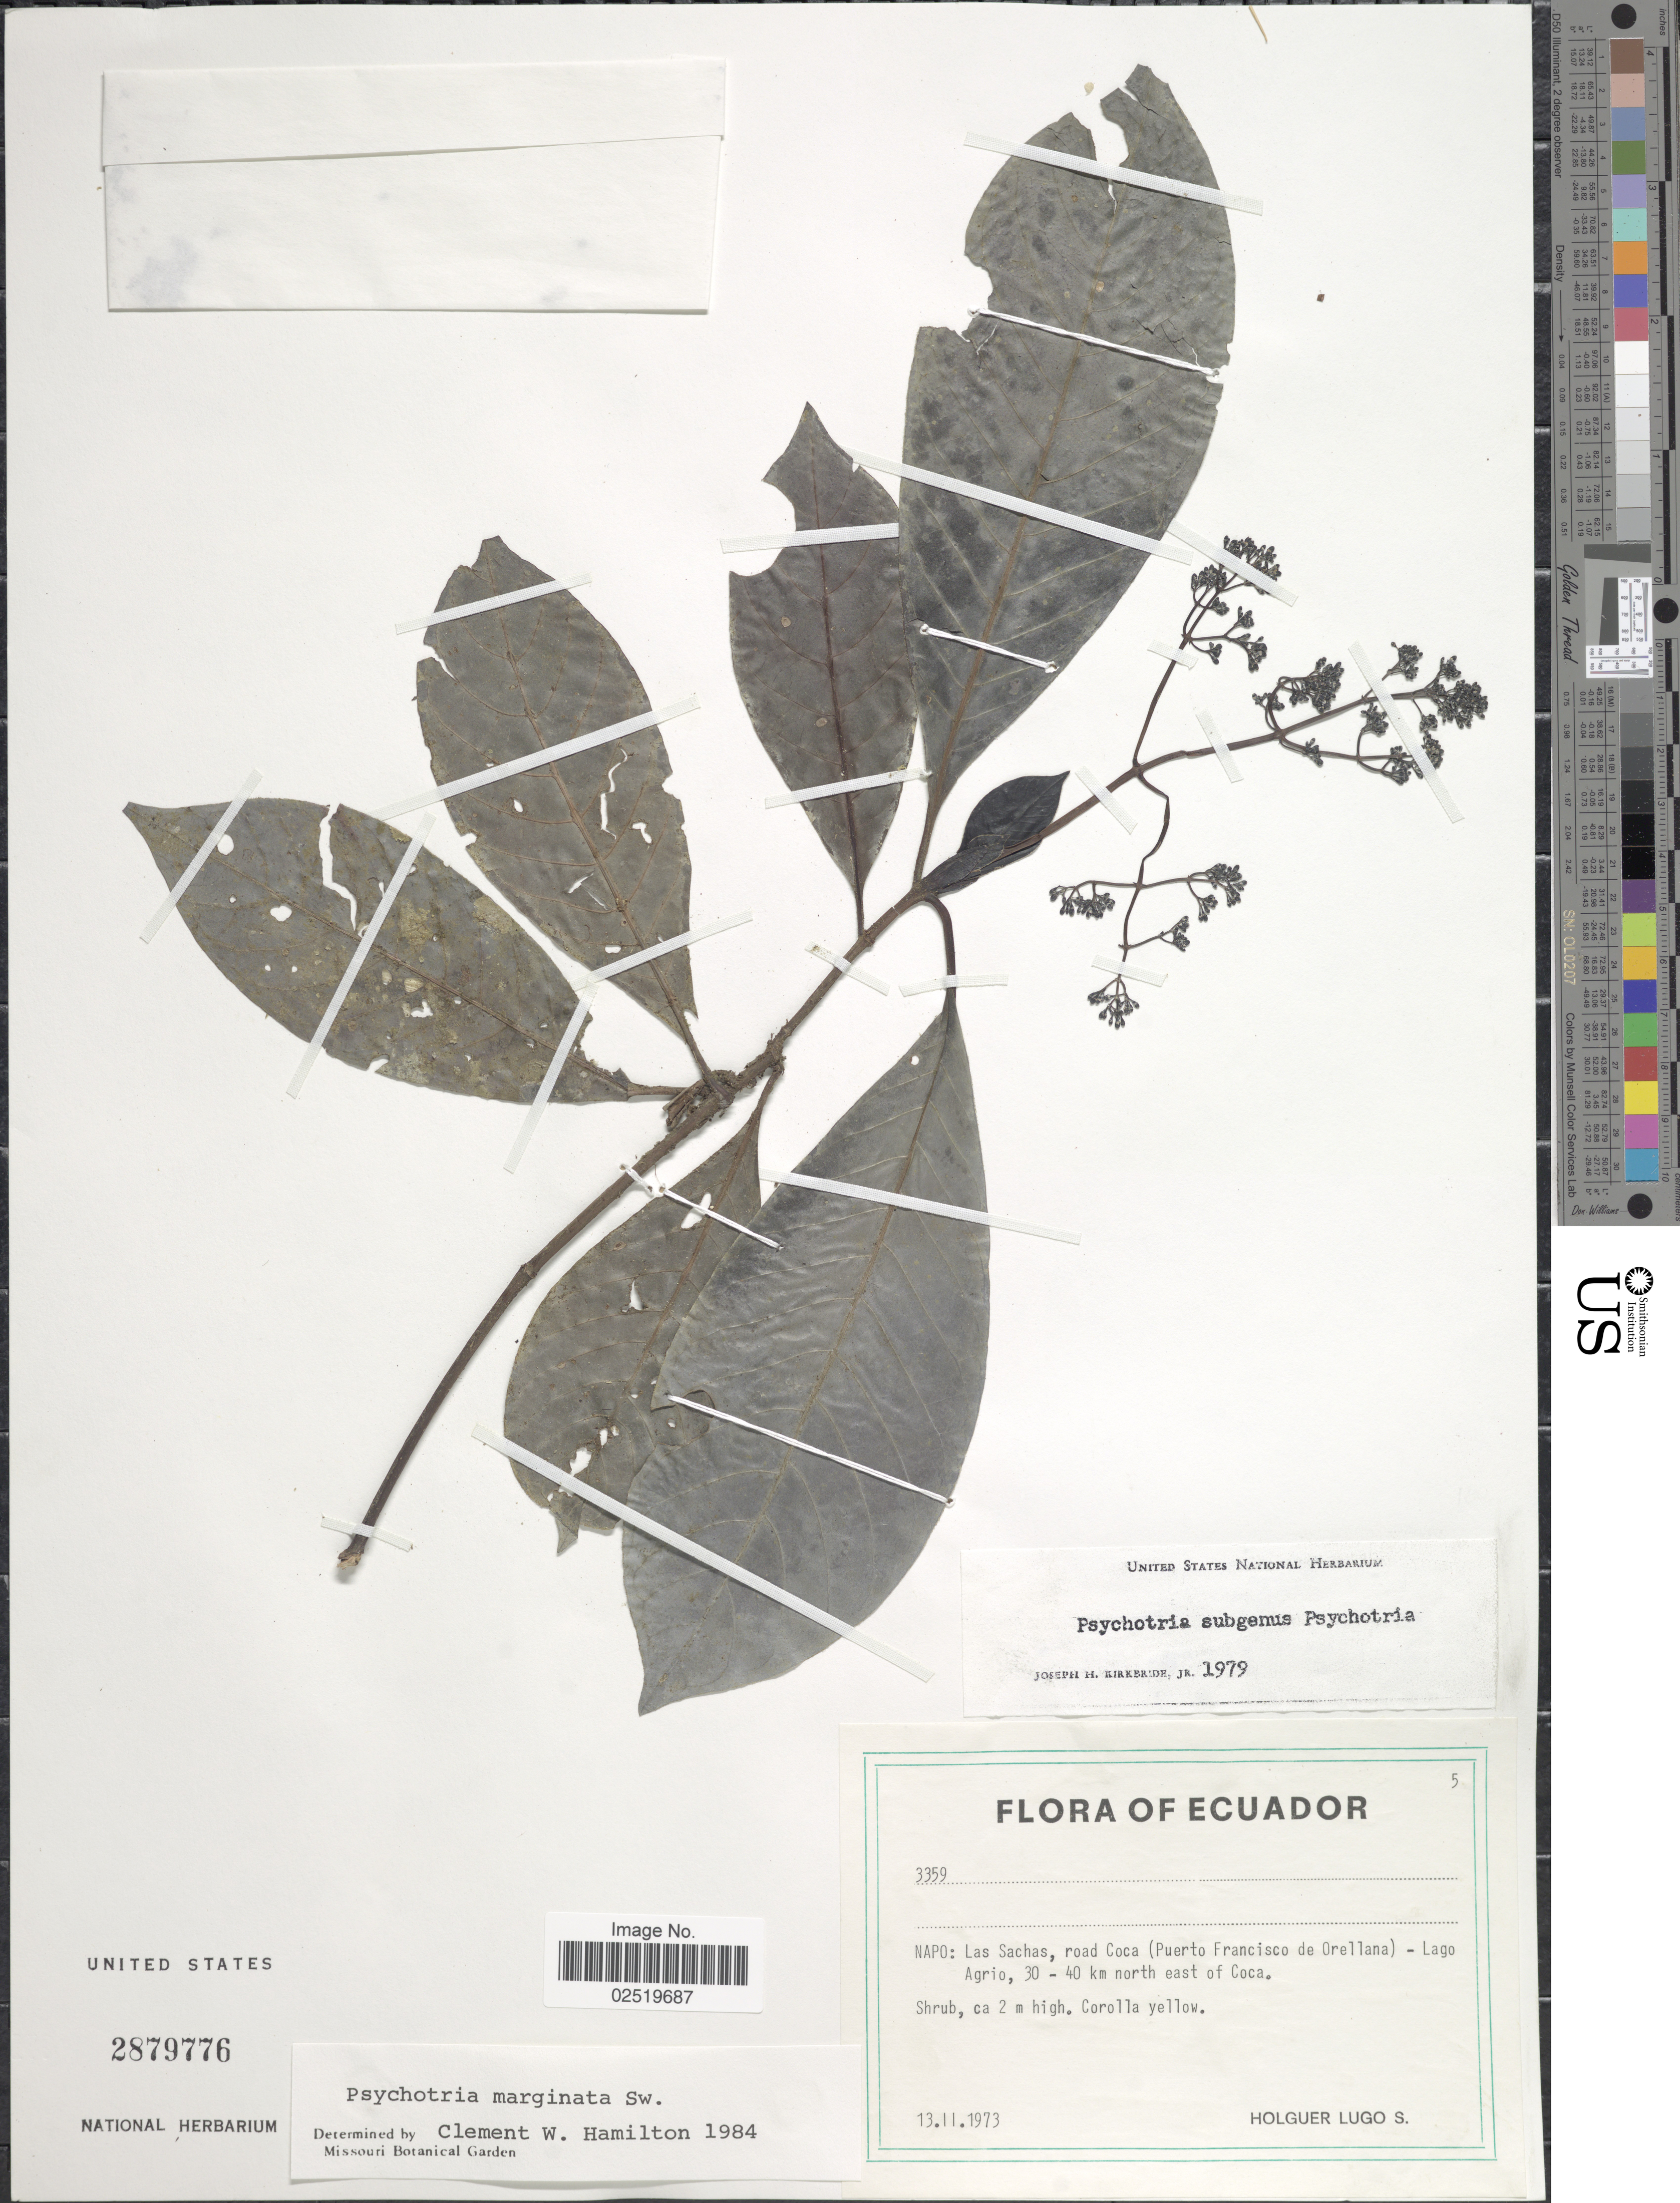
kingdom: Plantae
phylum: Tracheophyta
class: Magnoliopsida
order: Gentianales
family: Rubiaceae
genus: Psychotria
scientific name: Psychotria marginata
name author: Sw.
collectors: H. Lugo S.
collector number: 3359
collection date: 1973-02-13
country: Ecuador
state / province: Napo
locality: Las Sachas, road Coca (Puerto Francisco de Orellana)-Lago Agrio, 30-40 km north east of Coca.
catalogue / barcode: US 2879776